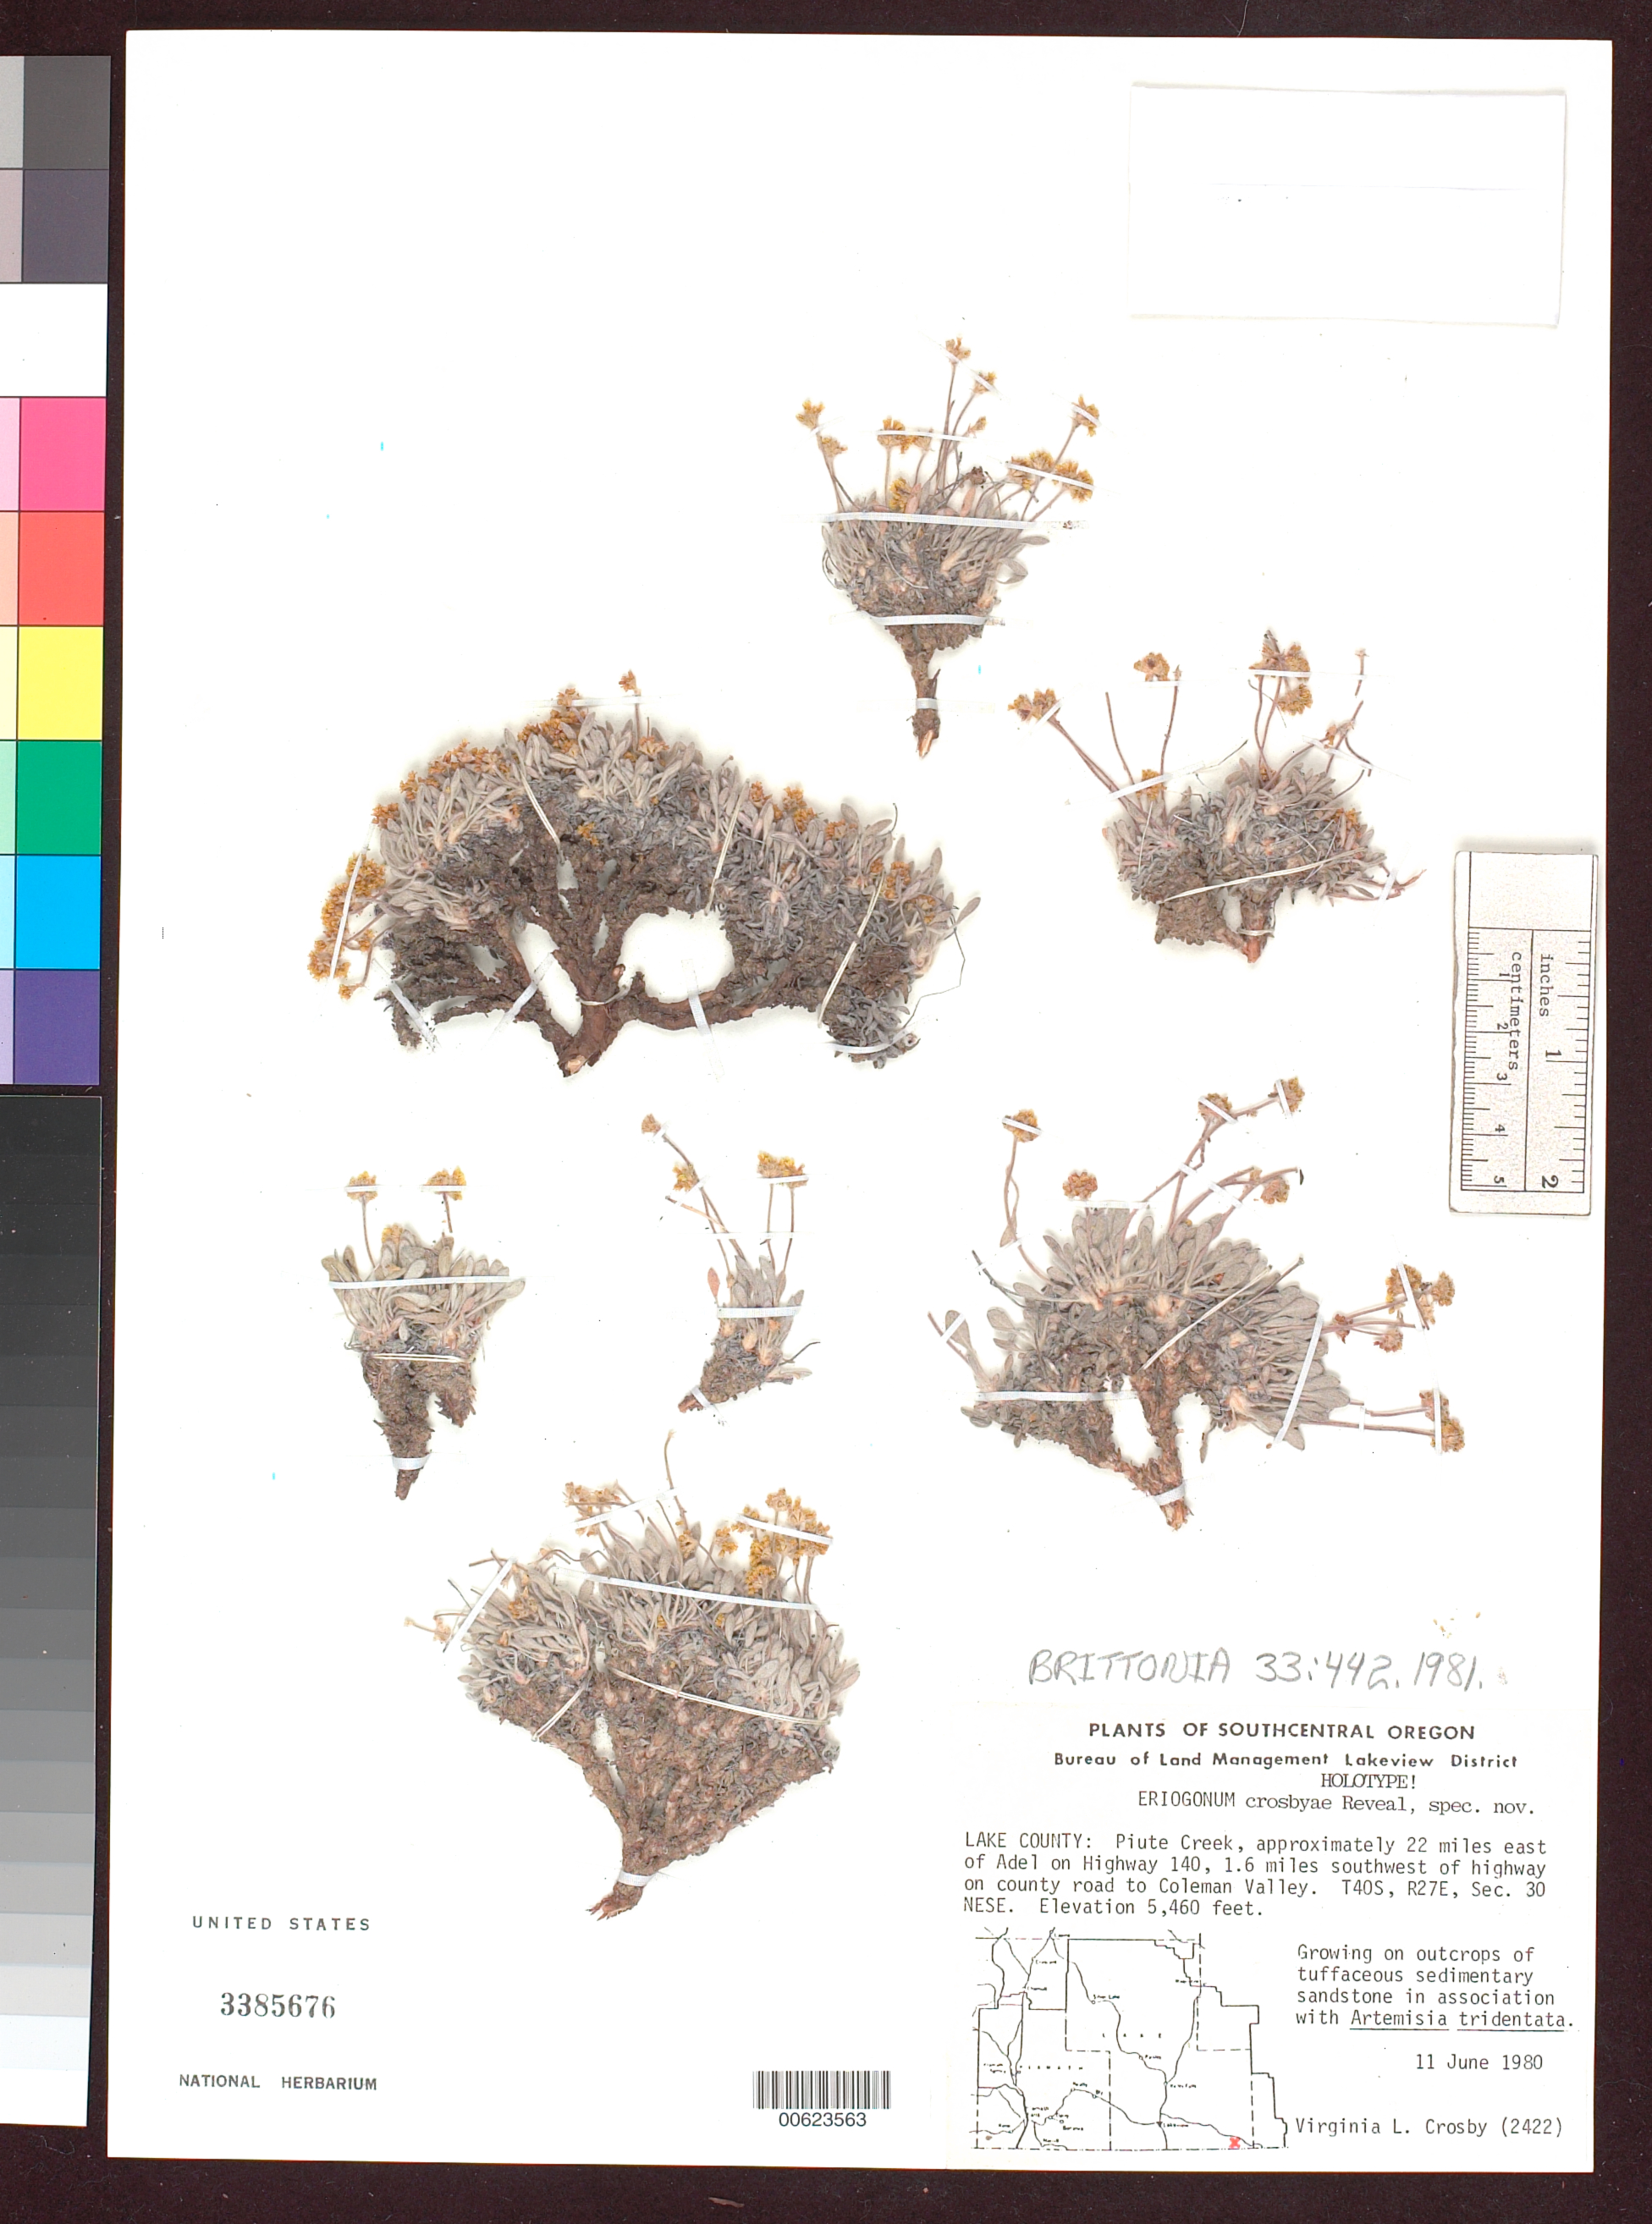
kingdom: Plantae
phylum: Tracheophyta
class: Magnoliopsida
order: Caryophyllales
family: Polygonaceae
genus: Eriogonum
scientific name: Eriogonum crosbyae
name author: Reveal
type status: Holotype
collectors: V. L. Crosby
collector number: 2422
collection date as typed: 11 Jun 1980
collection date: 1980-06-11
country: United States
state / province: Oregon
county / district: Lake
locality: Piute Creek, ca. 22 mi E of Adel on Hwy 140, 1.6 mi SW of hwy on county road to Coleman Valley.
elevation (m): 1664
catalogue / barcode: US 3385676